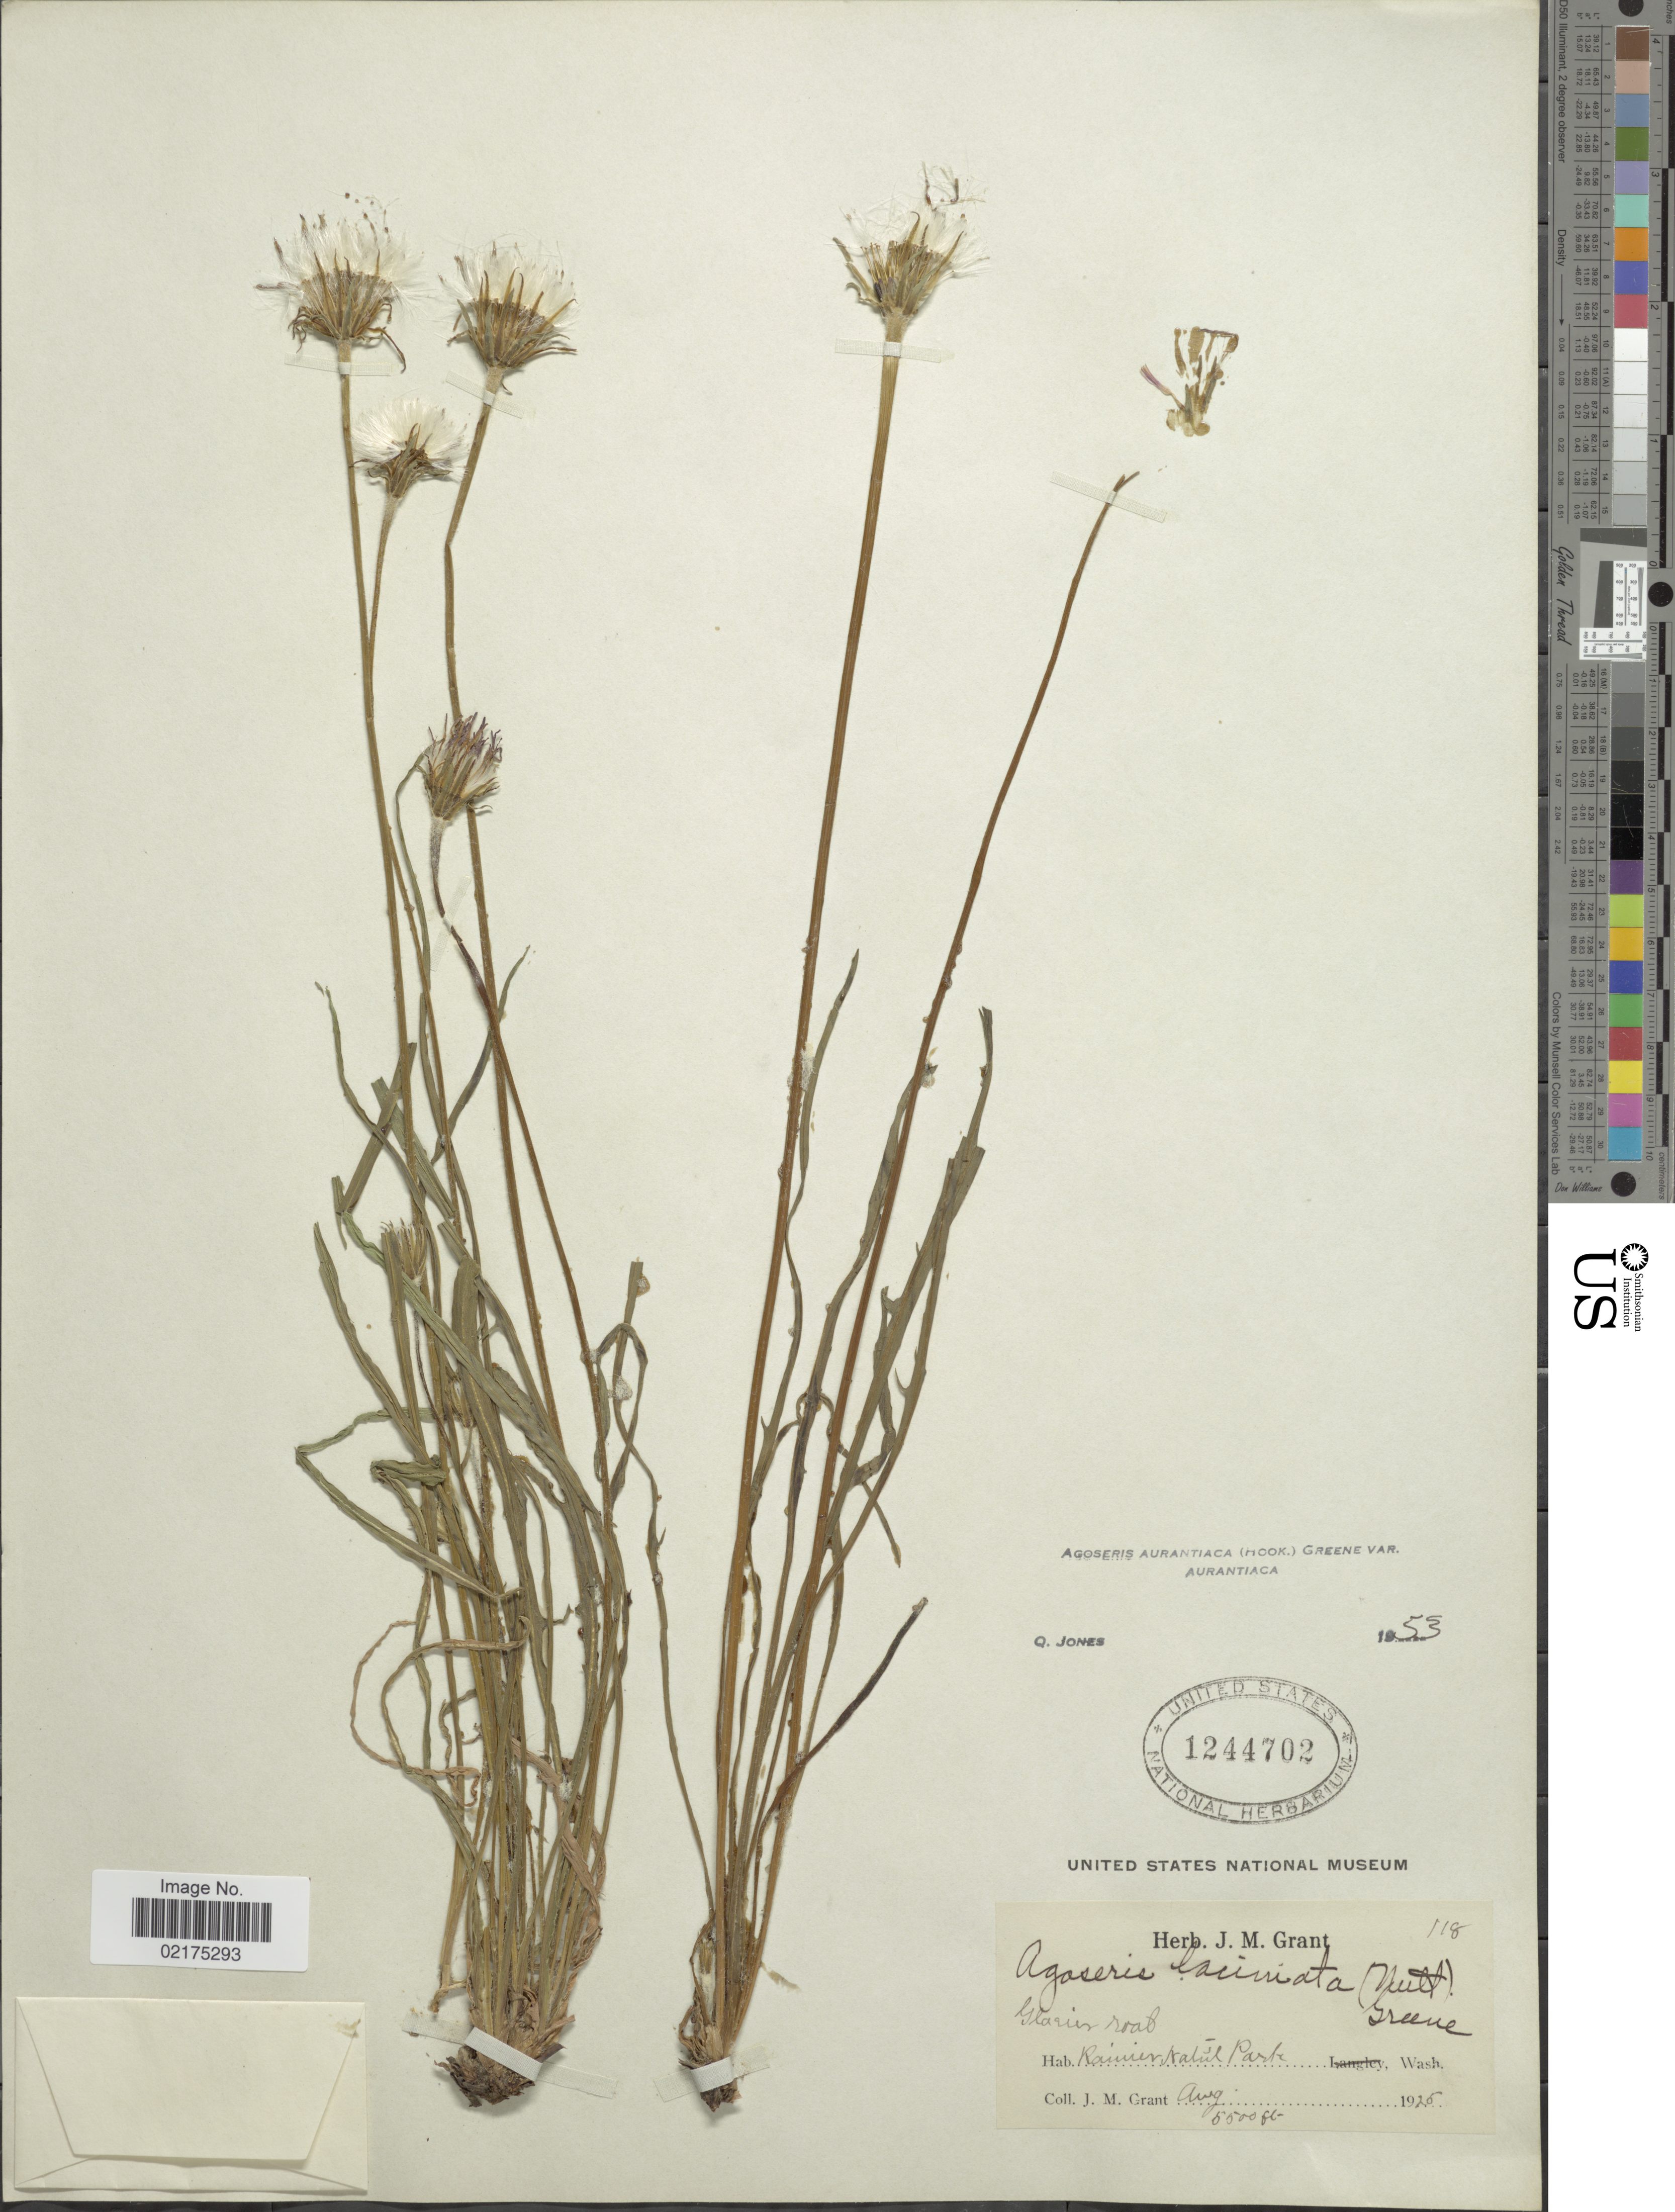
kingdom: Plantae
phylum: Tracheophyta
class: Magnoliopsida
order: Asterales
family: Asteraceae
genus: Agoseris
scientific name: Agoseris aurantiaca var. aurantiaca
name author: (Hook.) Greene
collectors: J. M. Grant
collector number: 118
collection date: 1925-08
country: United States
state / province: Washington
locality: Rainier National Park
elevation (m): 1676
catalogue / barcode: US 1244702